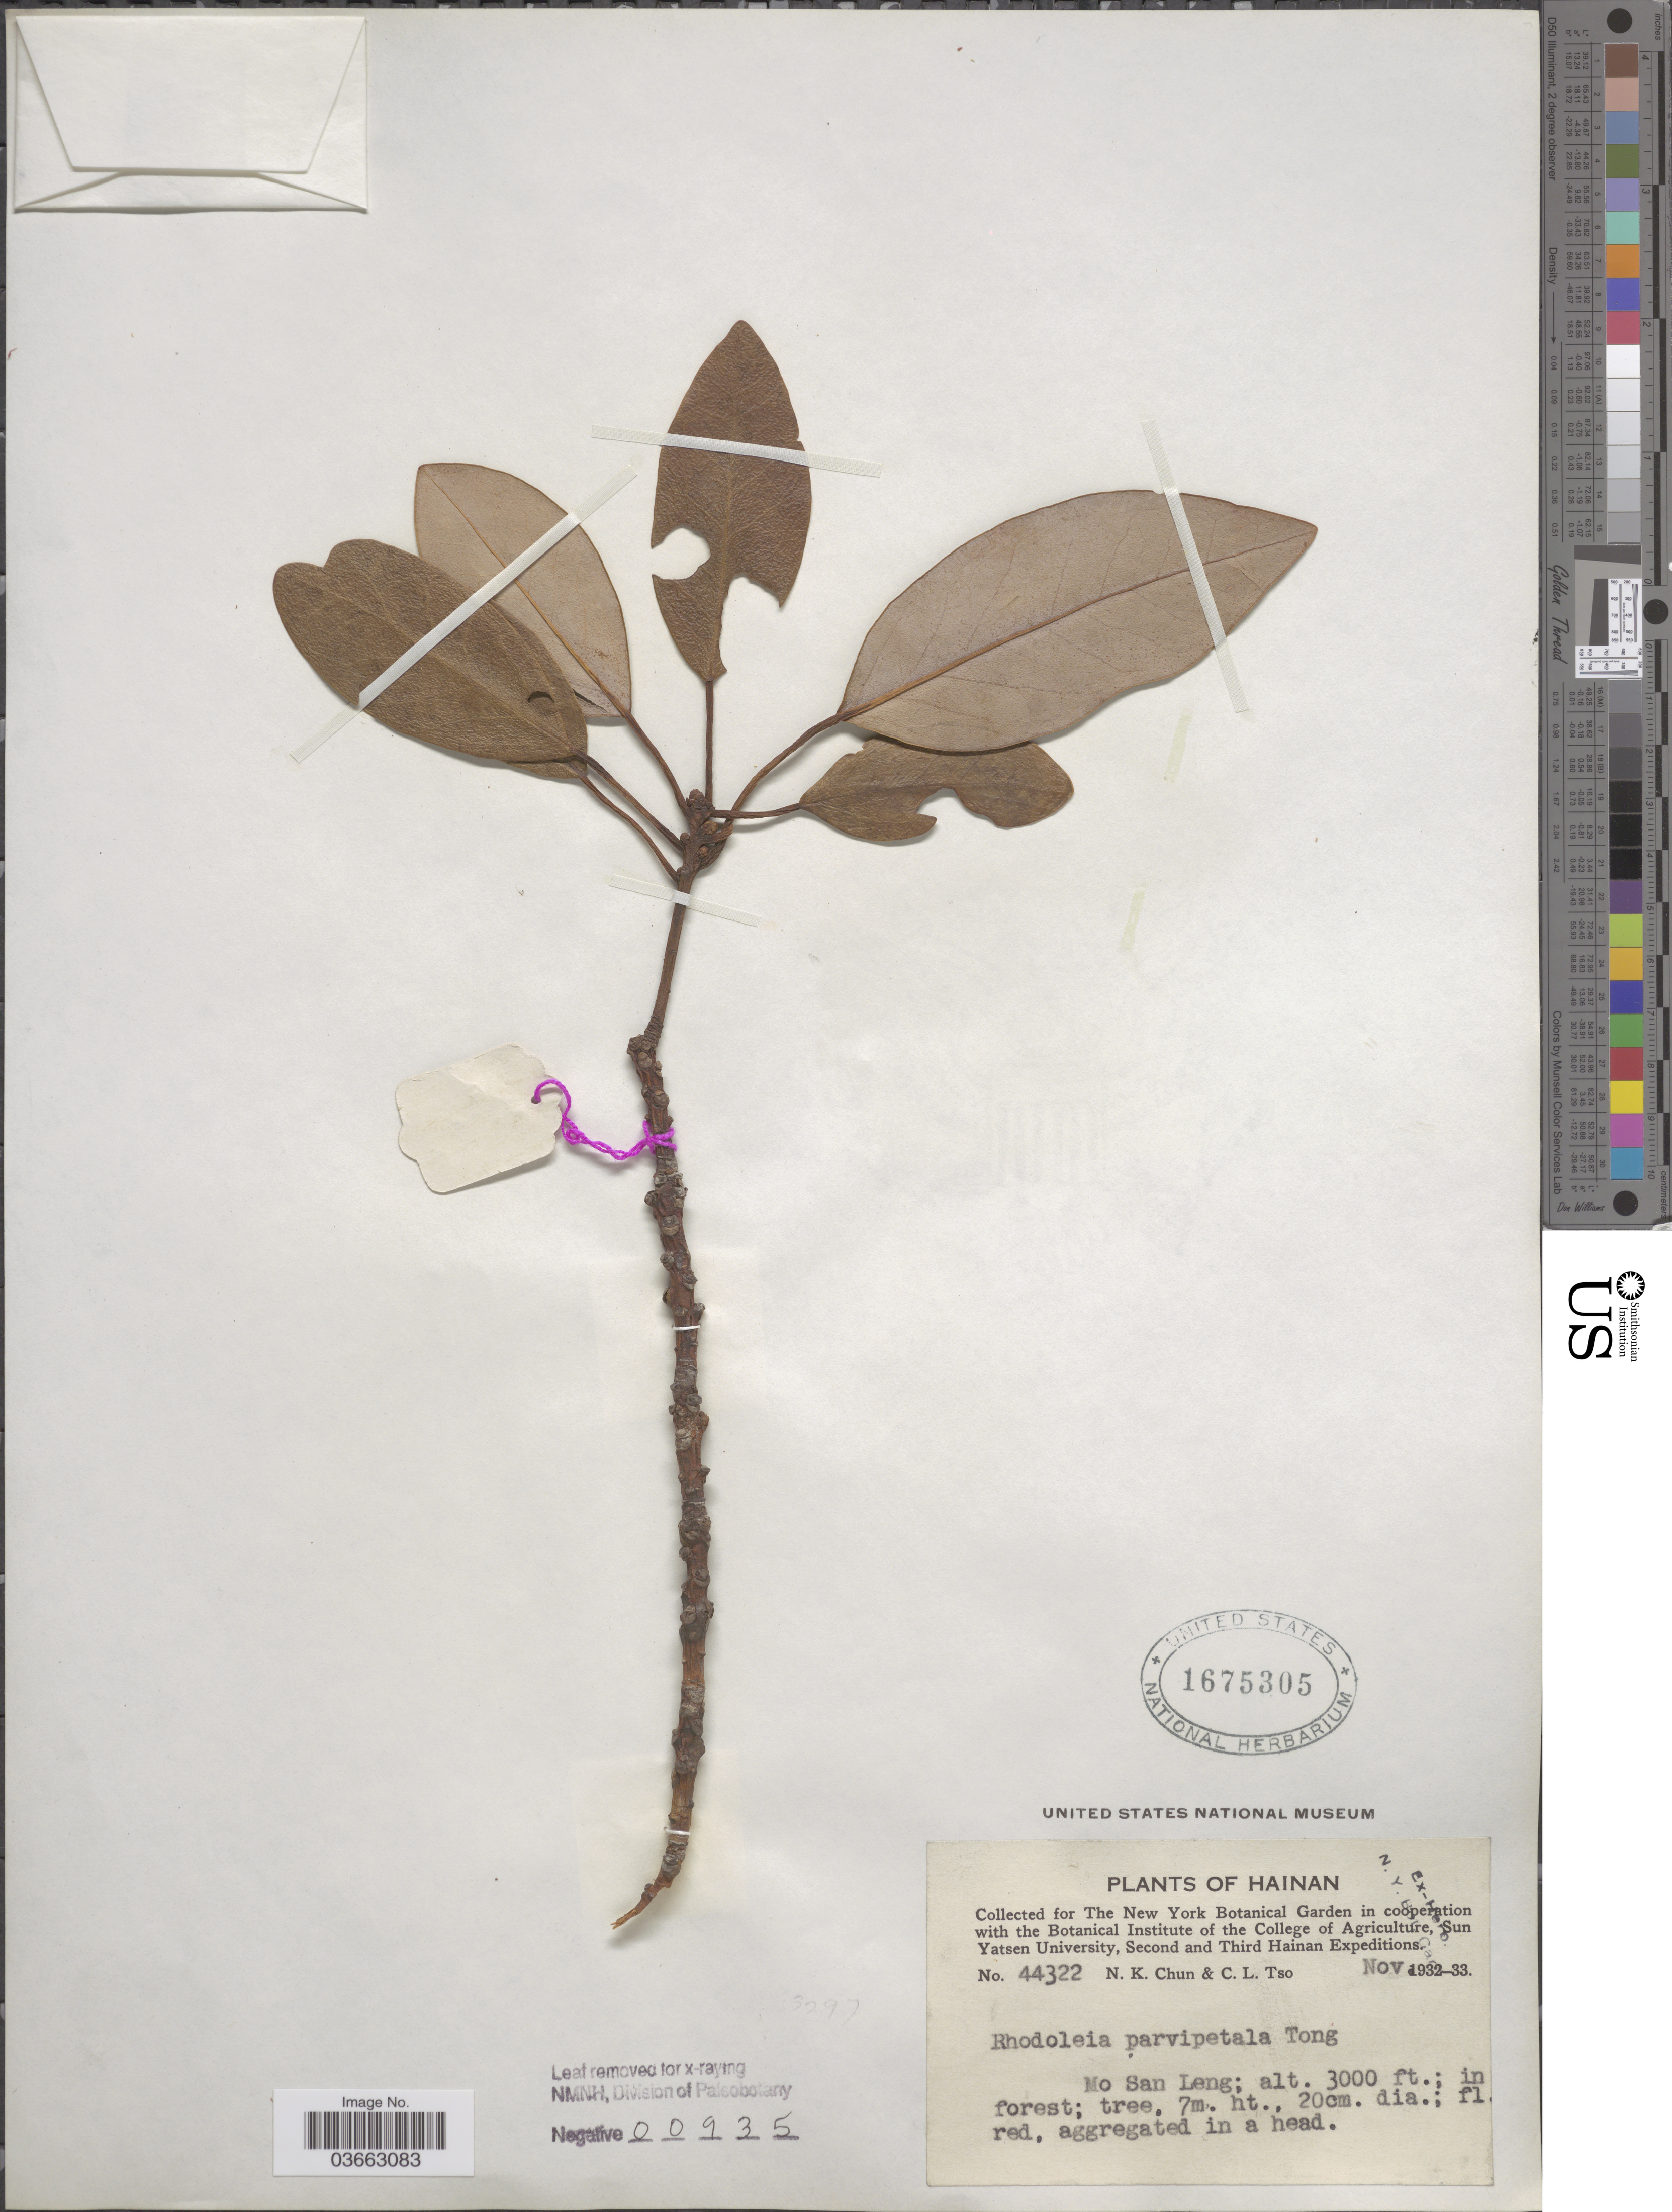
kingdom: Plantae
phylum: Tracheophyta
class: Magnoliopsida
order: Saxifragales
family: Hamamelidaceae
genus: Rhodoleia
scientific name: Rhodoleia parvipetala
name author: Tong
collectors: N. K. Chun & C. Tso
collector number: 44322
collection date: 1932-11/1933-11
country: China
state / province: Hainan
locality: Mo San Leng.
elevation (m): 914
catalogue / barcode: US 1675305